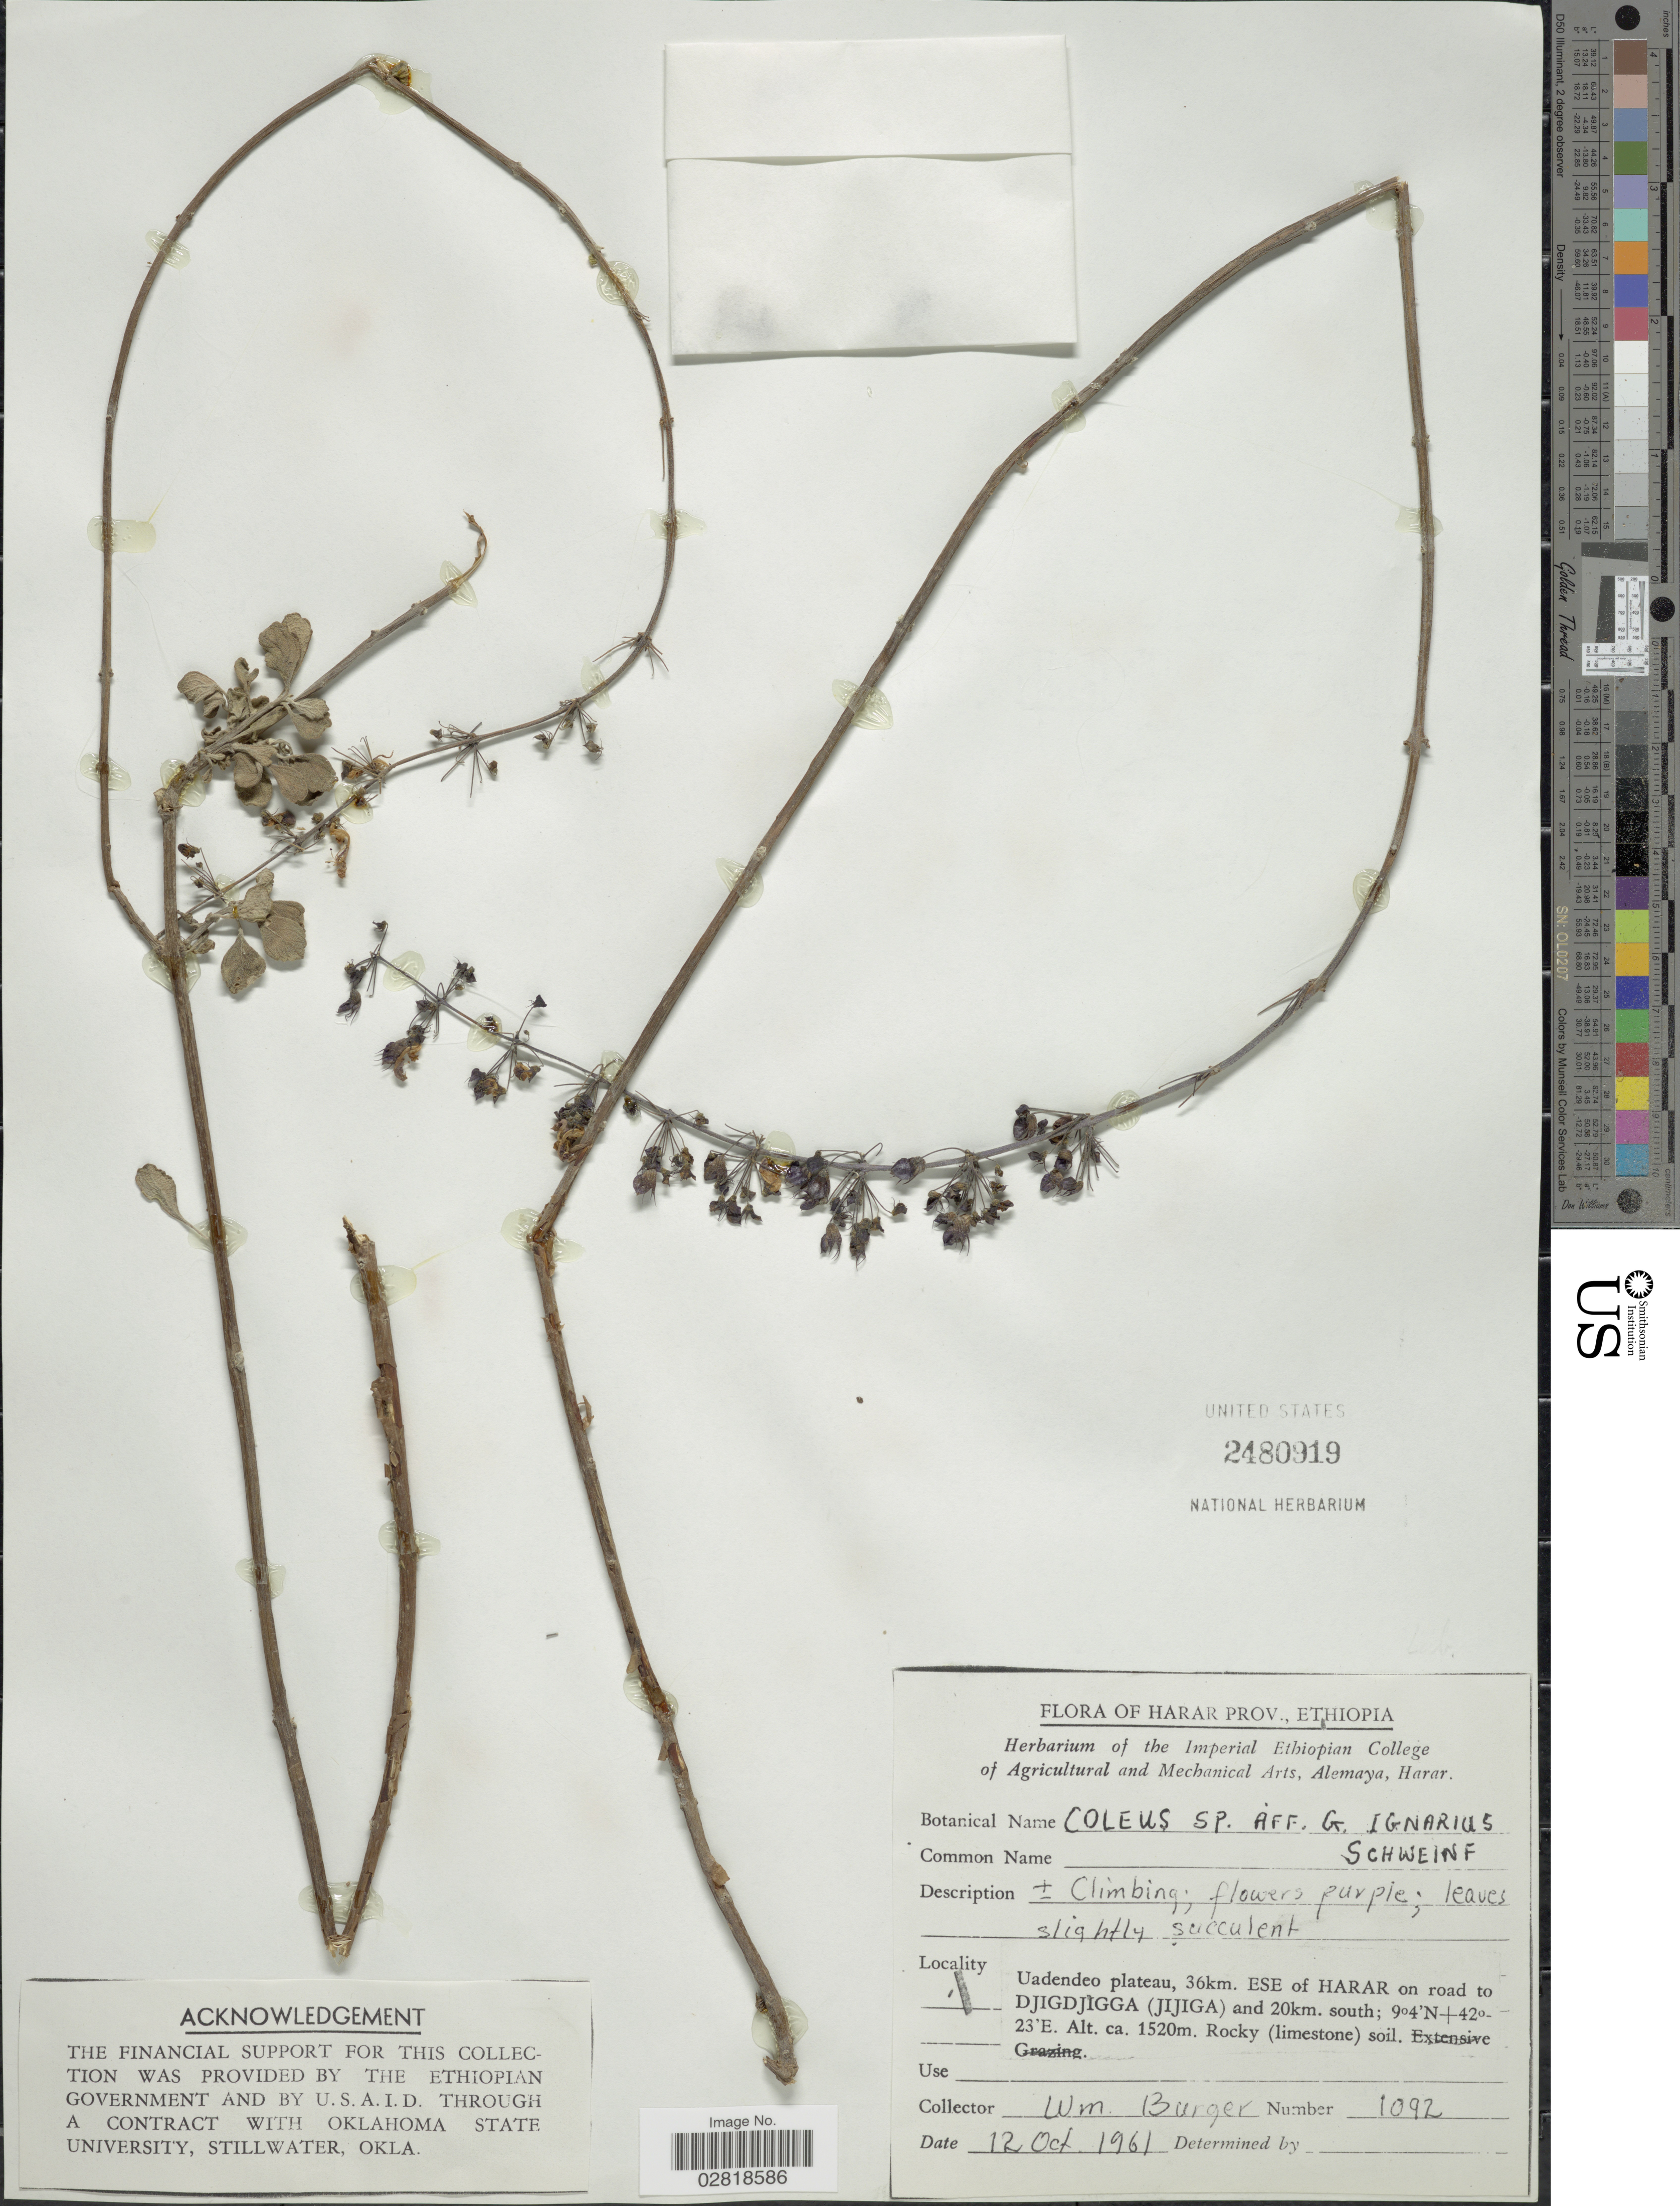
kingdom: Plantae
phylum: Tracheophyta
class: Magnoliopsida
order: Lamiales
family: Lamiaceae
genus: Plectranthus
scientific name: Plectranthus igniarius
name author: (Schweinf.) Agnew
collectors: W. Burger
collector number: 1092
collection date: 1961-10-12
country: Ethiopia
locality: Harar Prov. Uadendeo plateau, 36km. ESE of Harar on road to Djigdjigga (Jijiga) and 20km. south.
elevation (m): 1520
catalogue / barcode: US 2480919